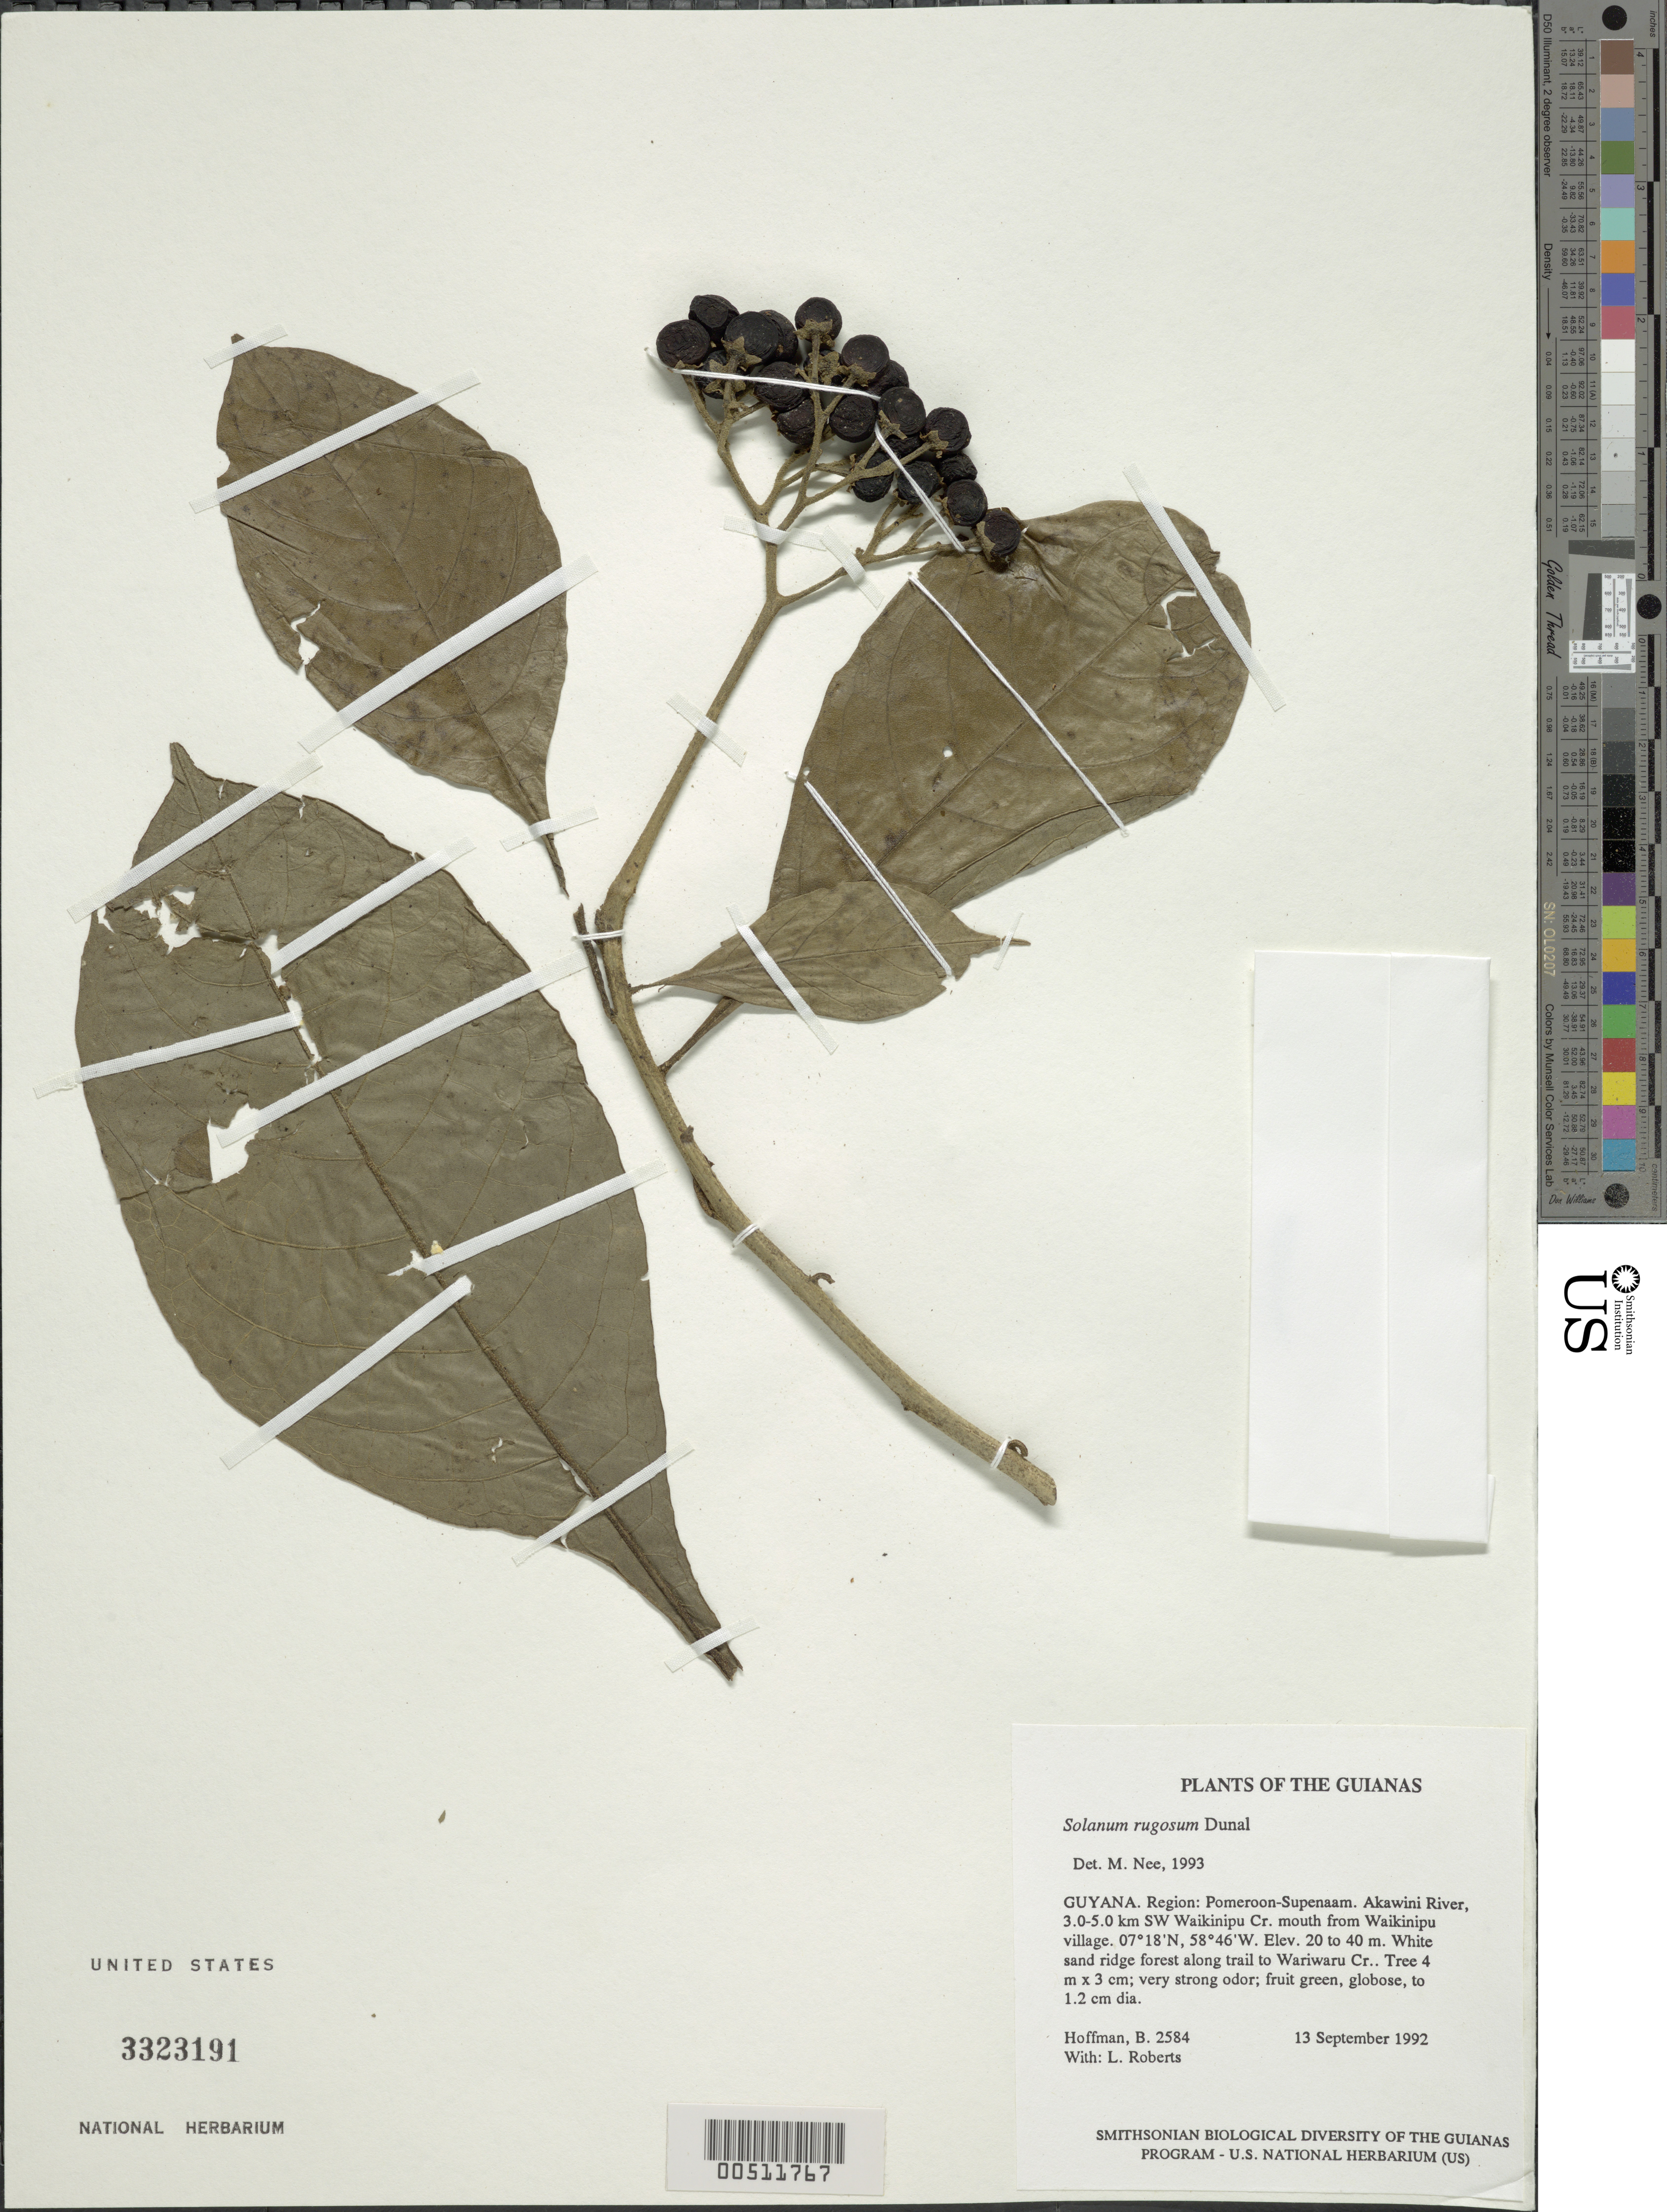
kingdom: Plantae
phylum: Tracheophyta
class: Magnoliopsida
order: Solanales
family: Solanaceae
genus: Solanum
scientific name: Solanum rugosum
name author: Dunal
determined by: Nee, Michael H.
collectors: B. Hoffman & L. Roberts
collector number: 2584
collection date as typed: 9 Sep 1992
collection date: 1992-09-13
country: Guyana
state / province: Pomeroon-Supenaam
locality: Akawini River, 3-5 km SW of Waikinipu Creek mouth, along trail from Wakinipu village to Wariwaru Creek (Pomeroon R.)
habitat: White sand ridge forest.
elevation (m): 20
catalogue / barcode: US 3323191